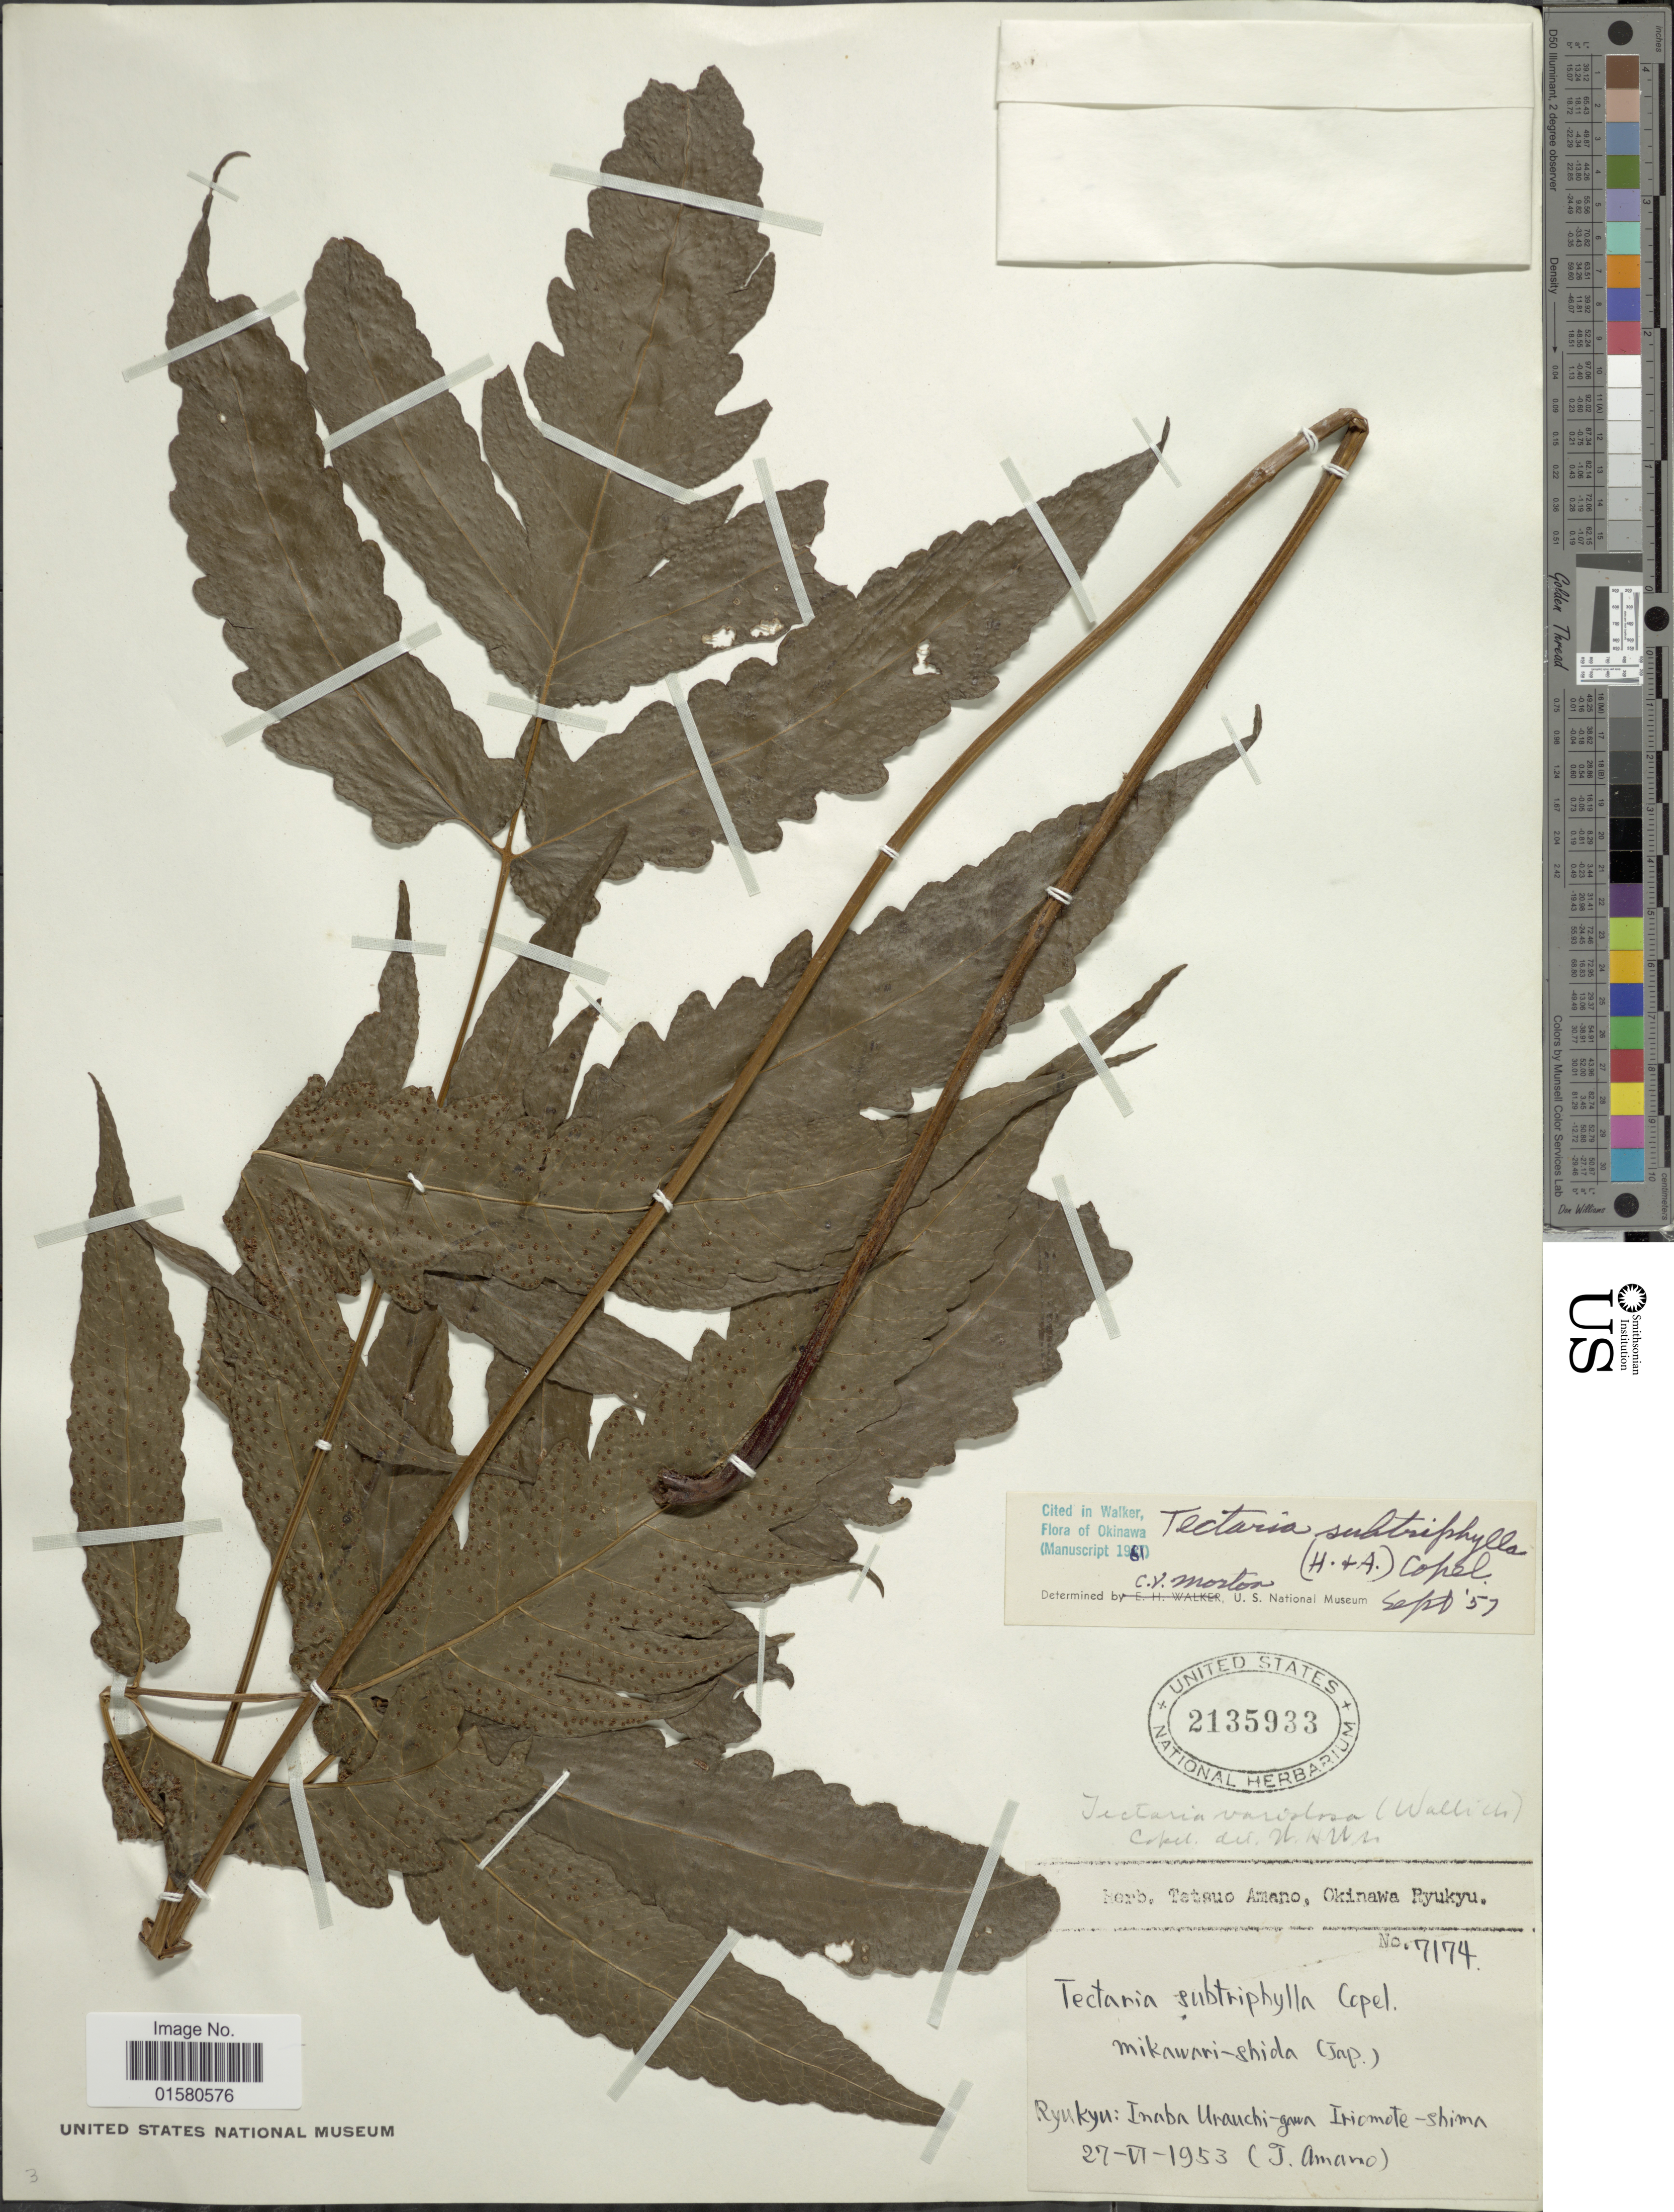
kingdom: Plantae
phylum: Tracheophyta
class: Polypodiopsida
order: Polypodiales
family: Tectariaceae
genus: Tectaria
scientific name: Tectaria subtriphylla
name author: (Hook. & Arn.) Copel.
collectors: T. Amano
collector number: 7174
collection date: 1953-06-27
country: Japan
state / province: Okinawa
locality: Ryukyu: Inaba, Urauchi-gawn, Iriomote - Shima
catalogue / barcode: US 2135933